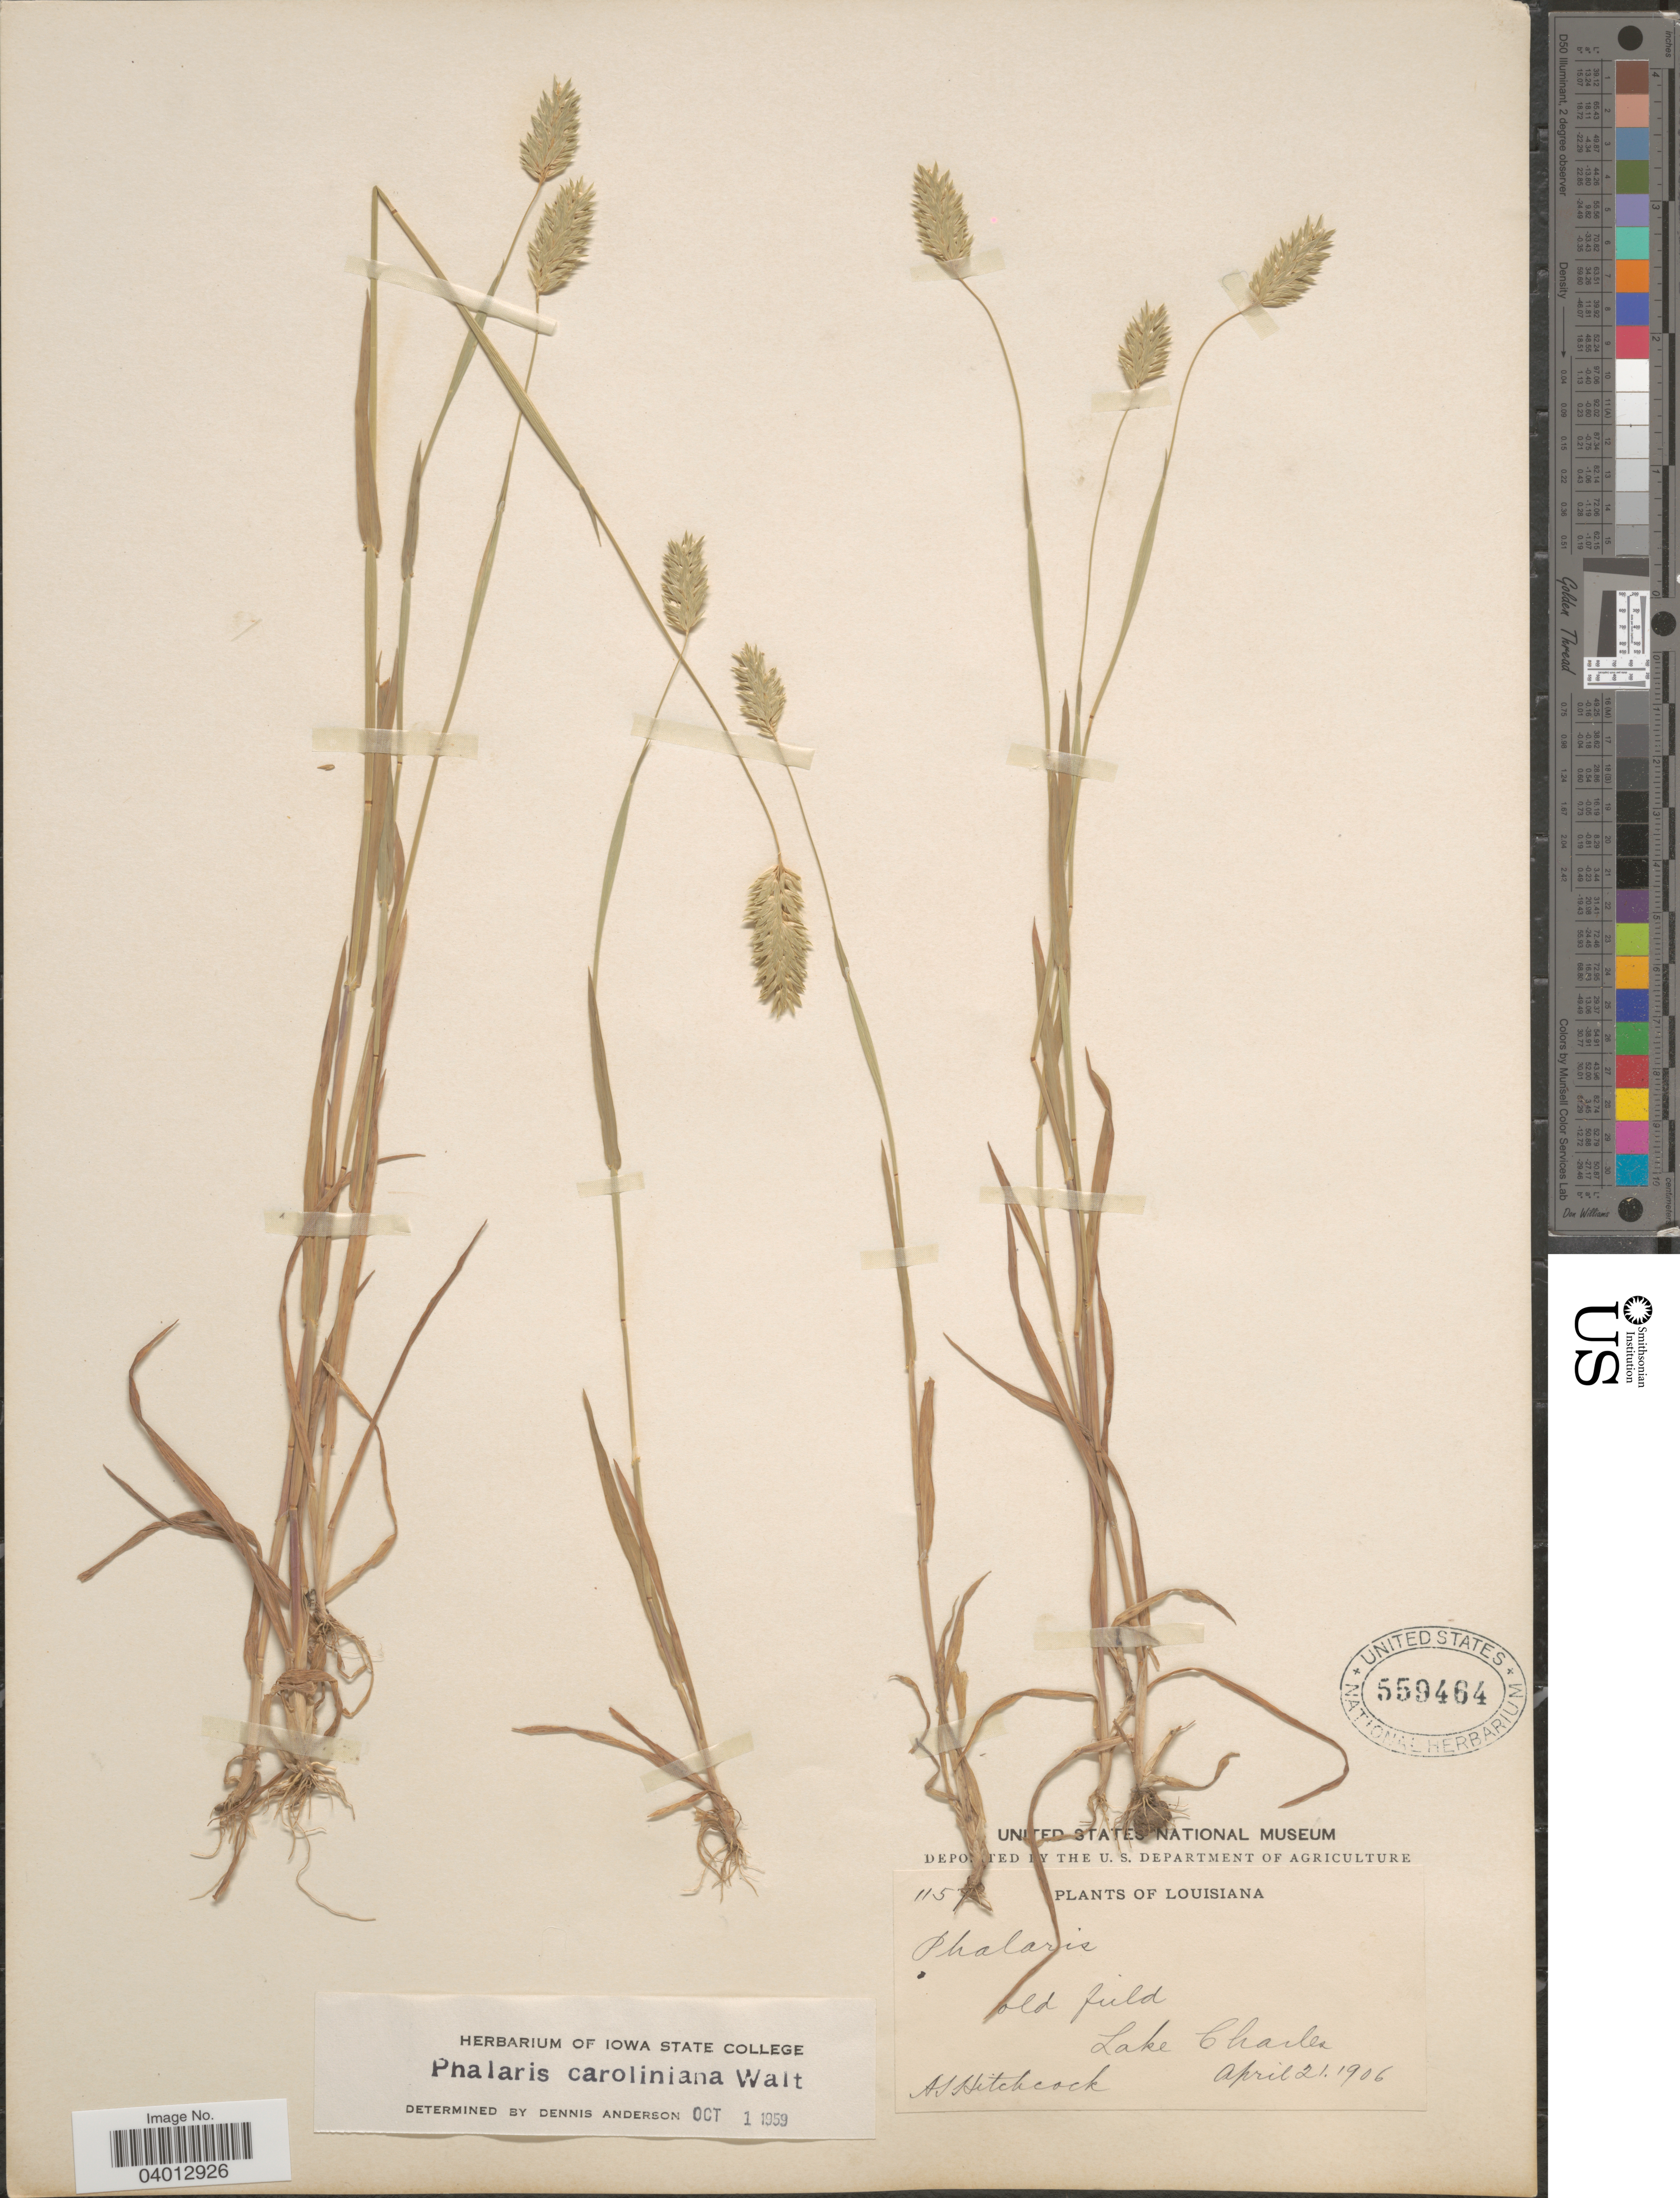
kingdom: Plantae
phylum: Tracheophyta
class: Liliopsida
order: Poales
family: Poaceae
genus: Phalaris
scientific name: Phalaris caroliniana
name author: Walter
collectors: A. S. Hitchcock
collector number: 1157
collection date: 1906-04-21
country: United States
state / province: Louisiana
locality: Old field Lake Charles.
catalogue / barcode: US 559464